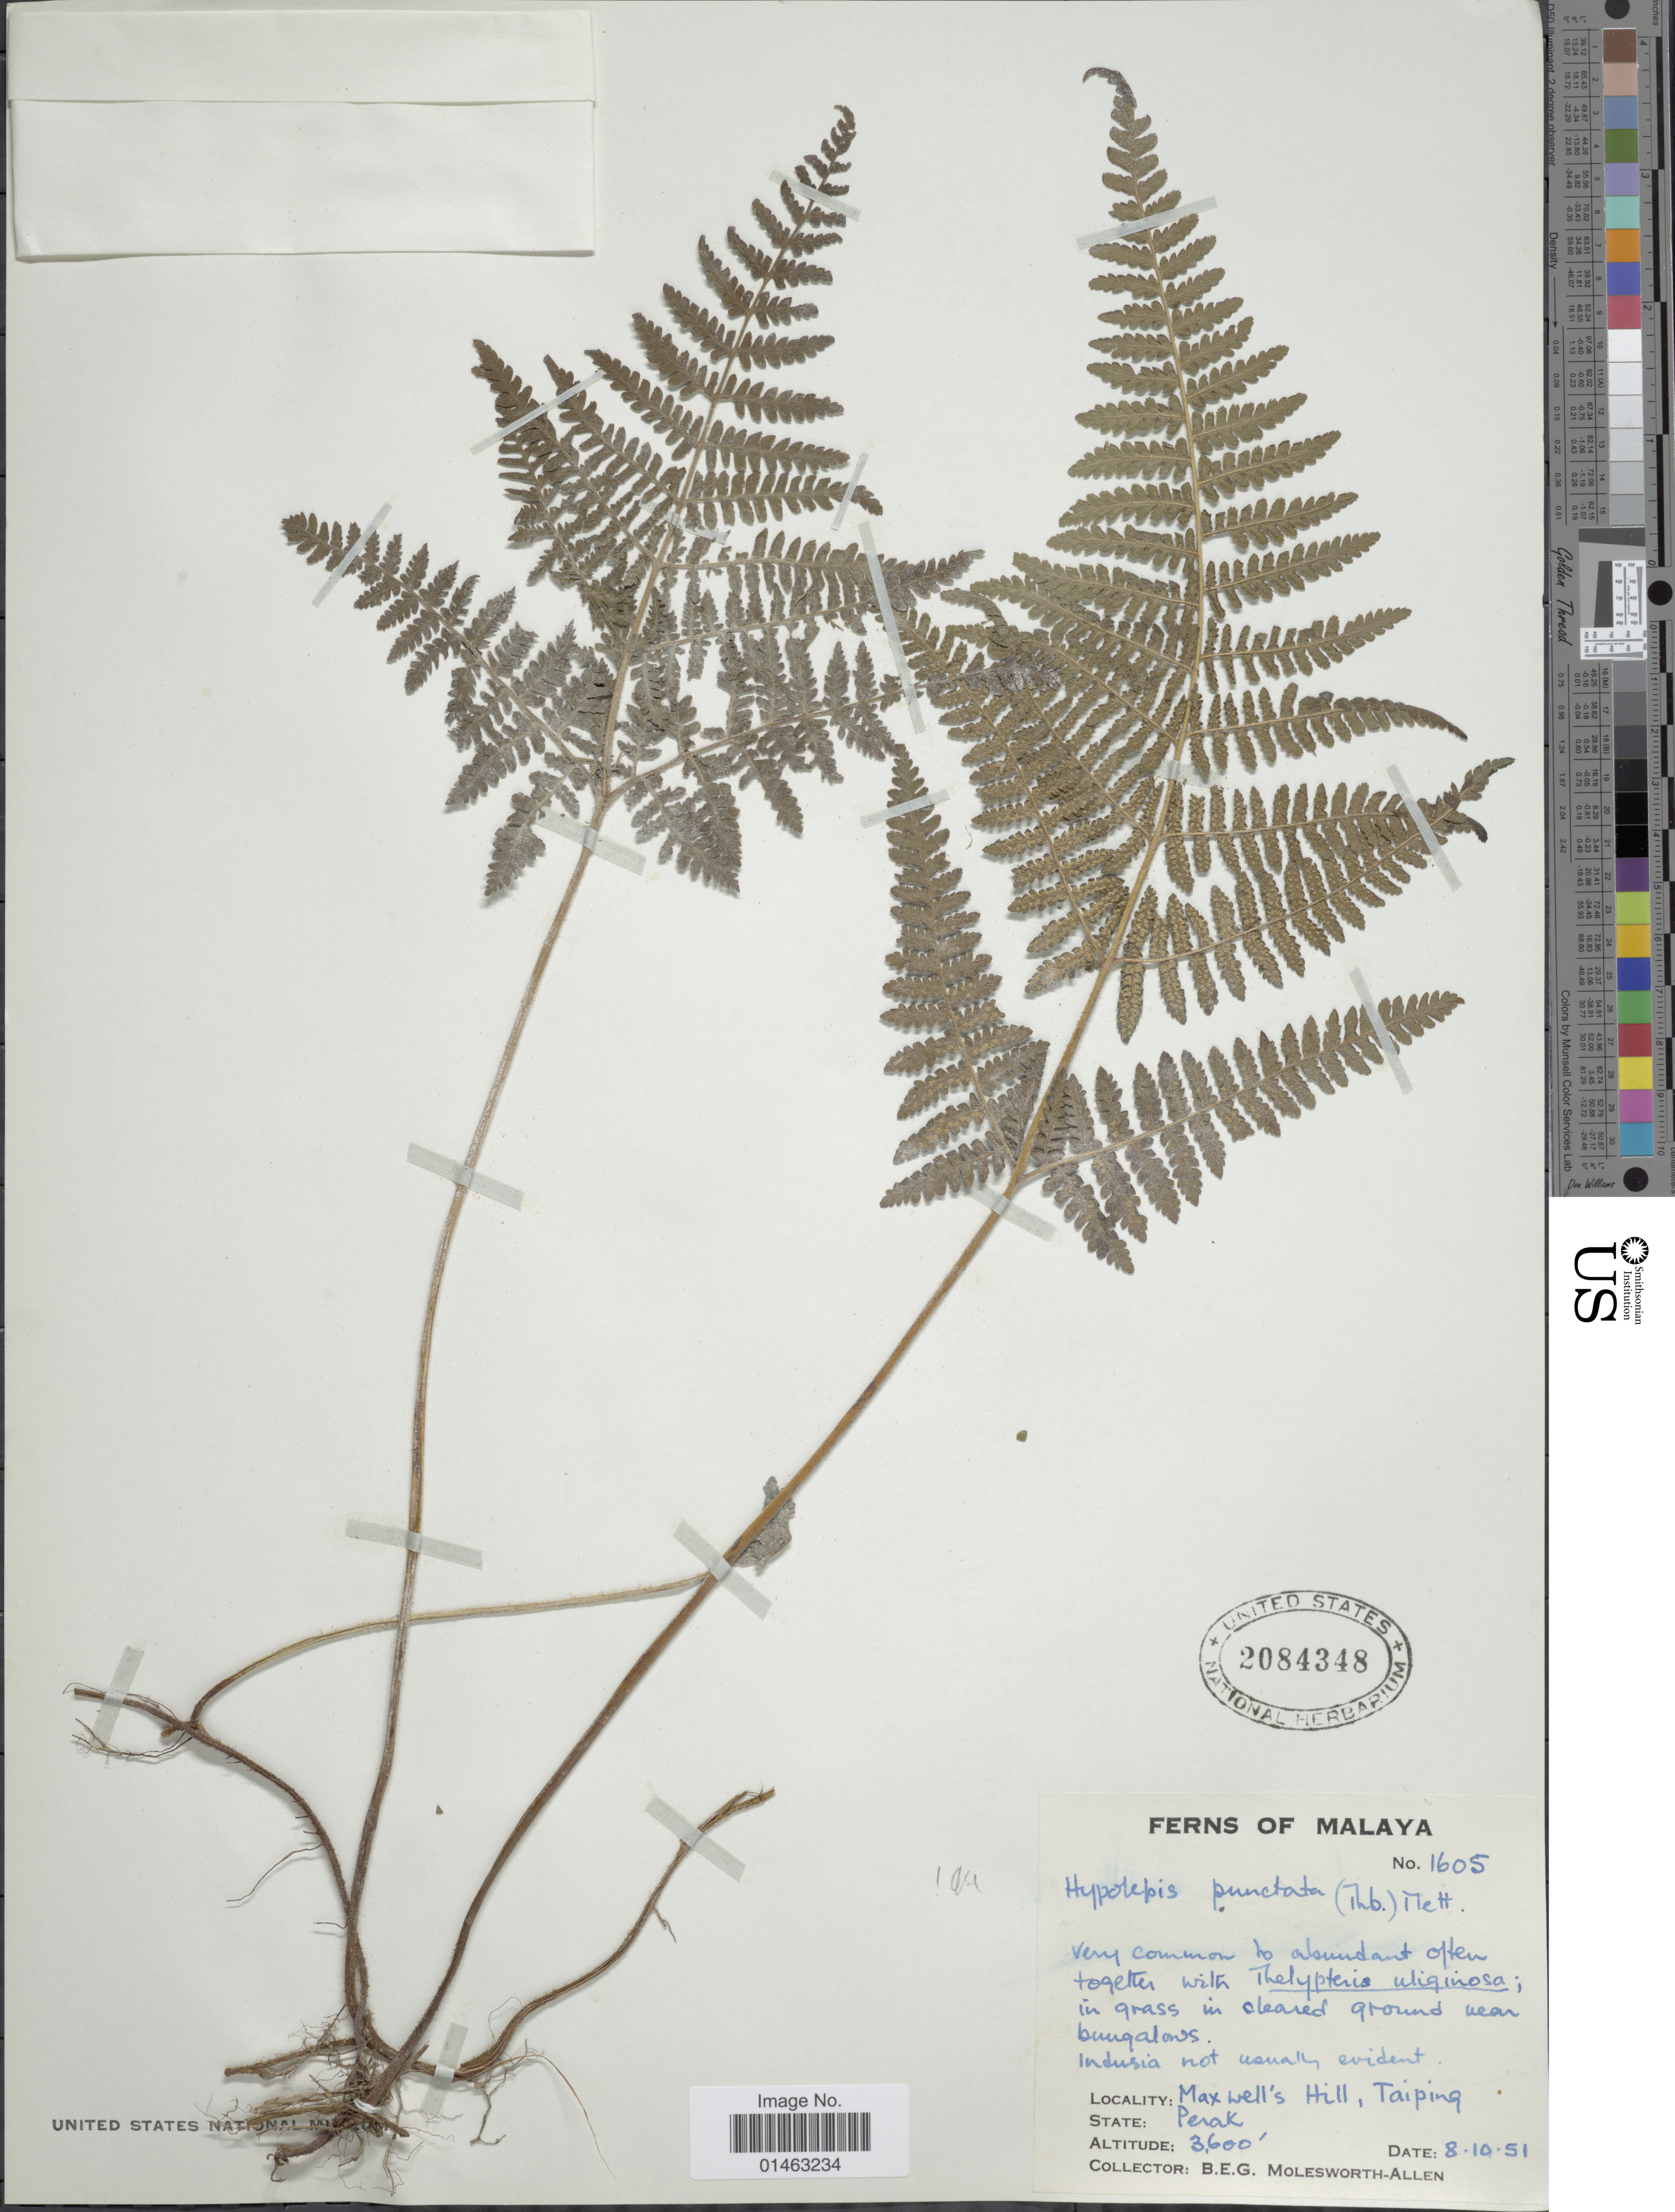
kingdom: Plantae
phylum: Tracheophyta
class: Polypodiopsida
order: Polypodiales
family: Dennstaedtiaceae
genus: Hypolepis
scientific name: Hypolepis punctata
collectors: B. E. G. Molesworth-Allen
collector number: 1605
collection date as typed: Transcribed d/m/y: 8/10/51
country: Malaysia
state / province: Perak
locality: Malaya. Maxwell's Hill, Taiping.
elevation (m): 1097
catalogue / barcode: US 2084348